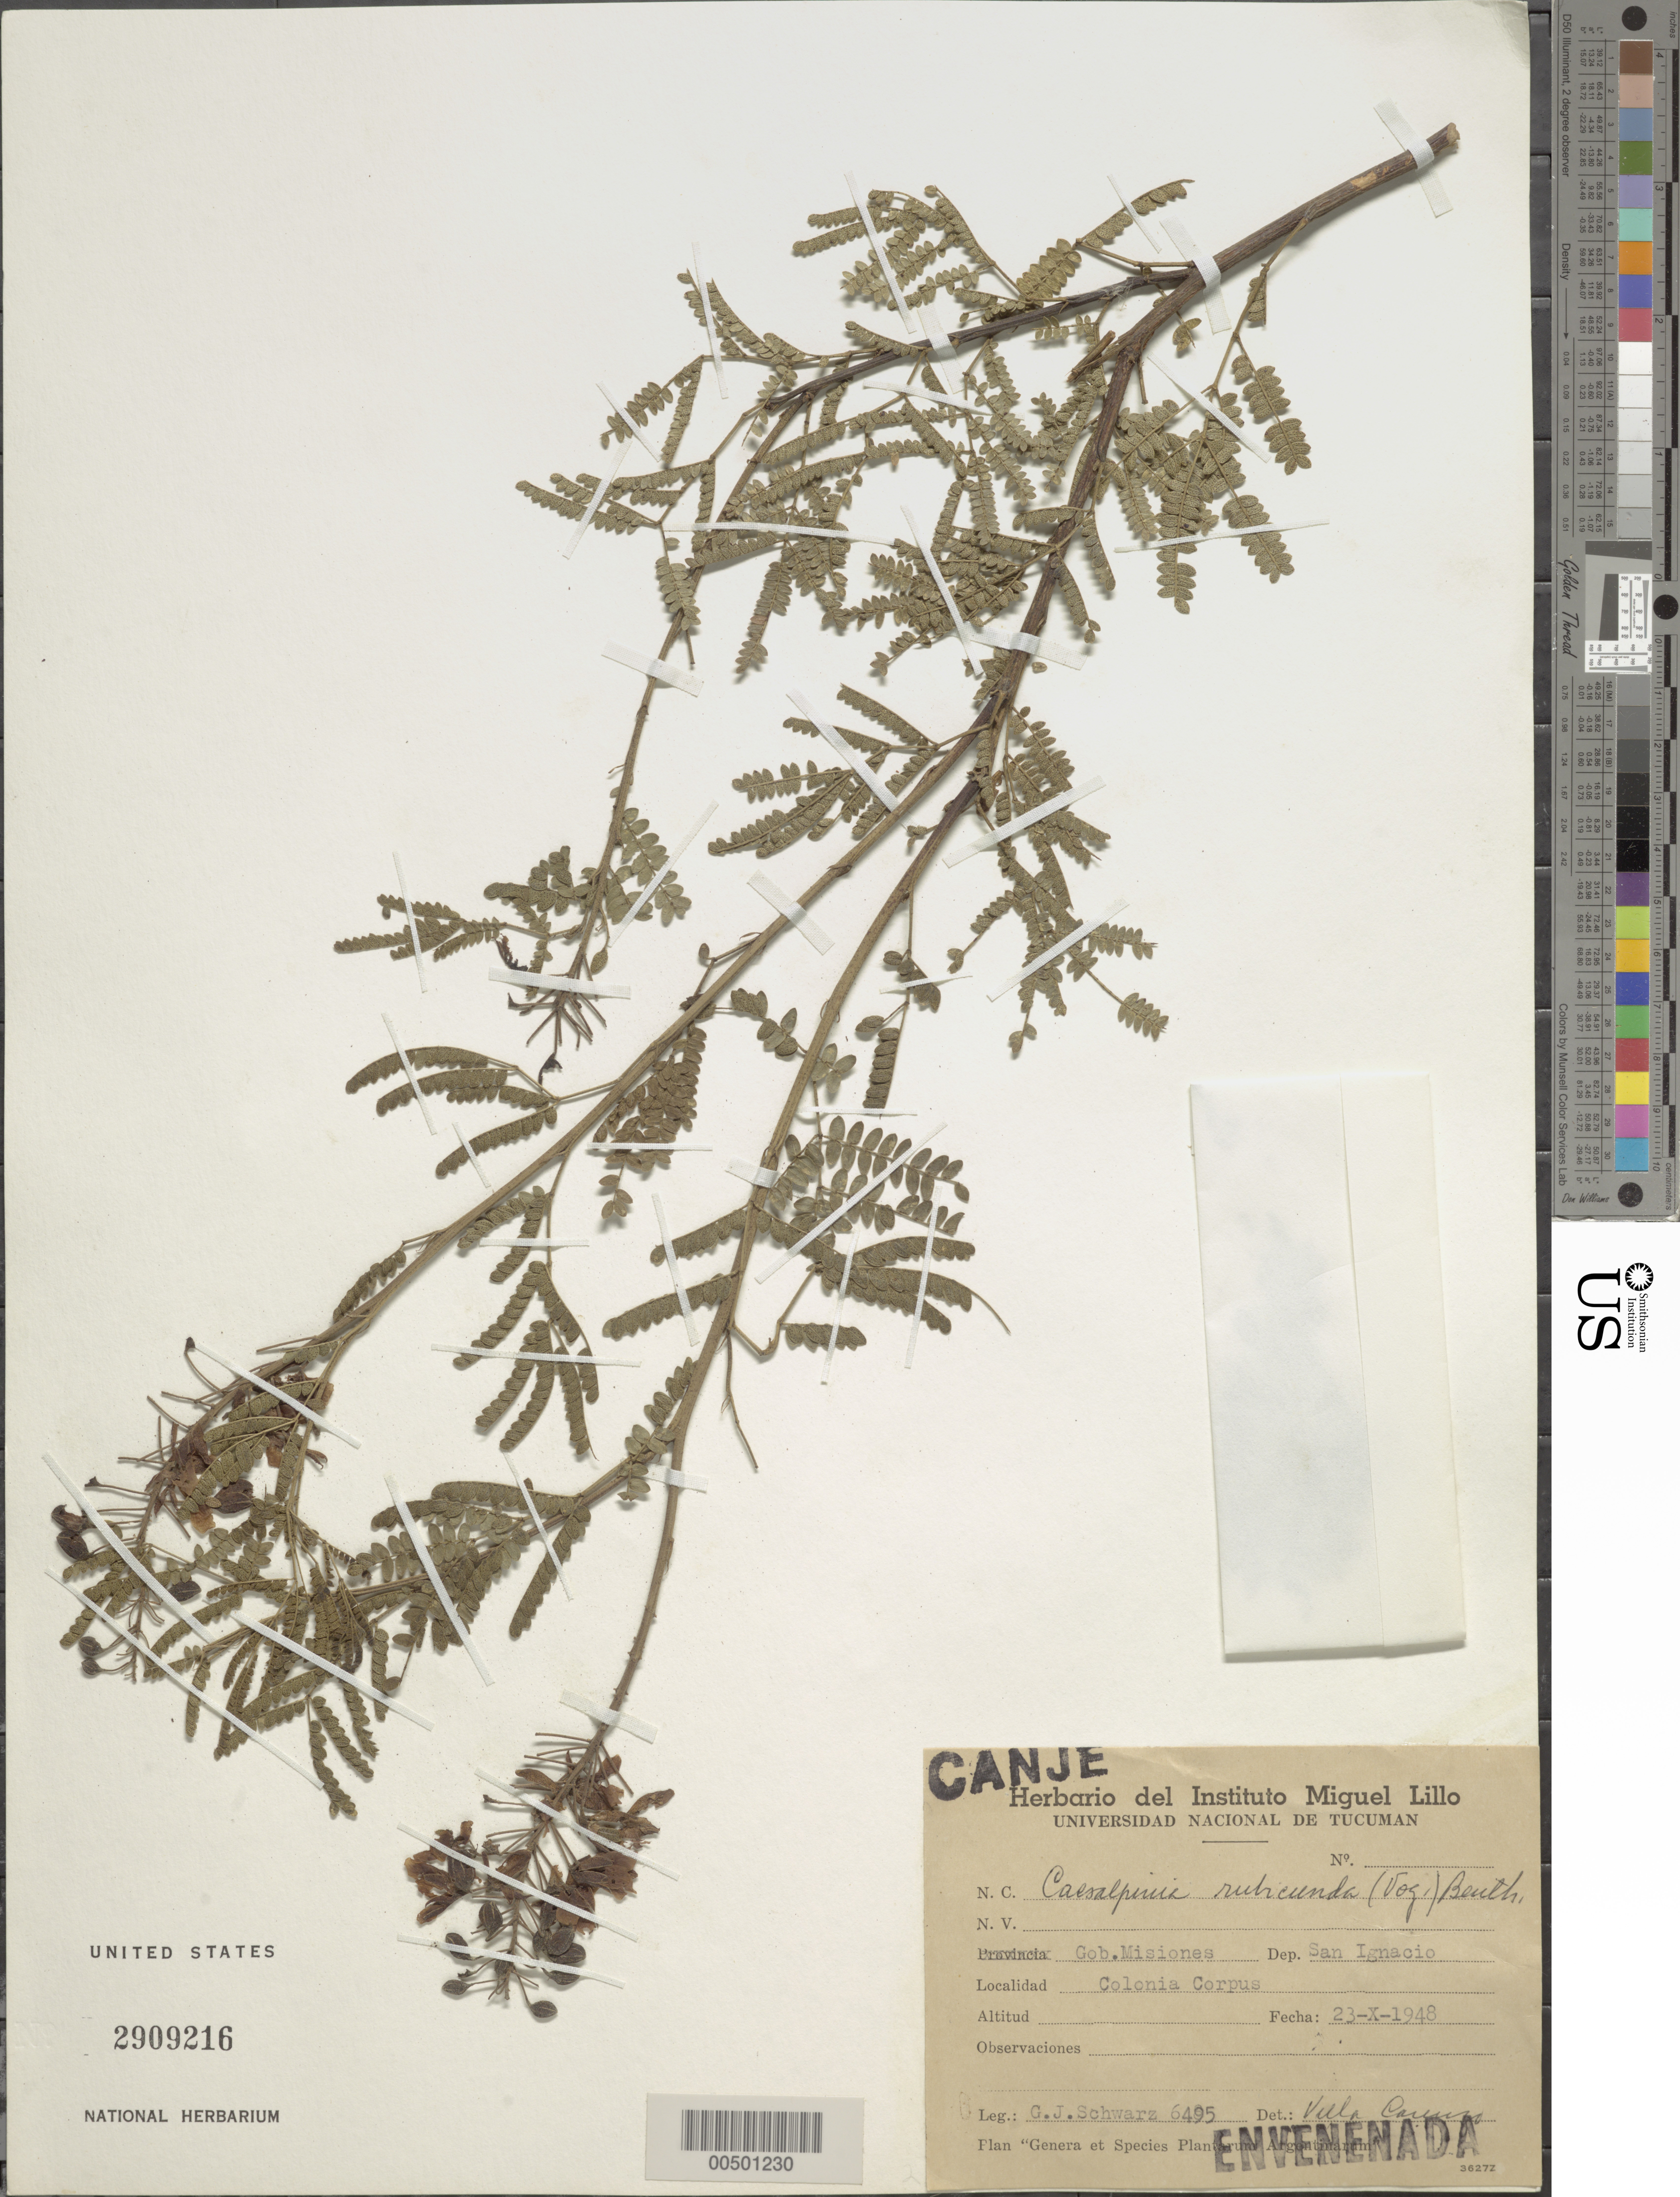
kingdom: Plantae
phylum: Tracheophyta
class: Magnoliopsida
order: Fabales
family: Fabaceae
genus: Pomaria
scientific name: Pomaria rubicunda var. rubicunda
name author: (Vogel) B.B. Simpson & G.P. Lewis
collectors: G. J. Schwarz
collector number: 6495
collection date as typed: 23 Oct 1948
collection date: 1948-10-23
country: Argentina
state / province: Misiones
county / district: San Ignacio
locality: Colonia Corpus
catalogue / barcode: US 2909216